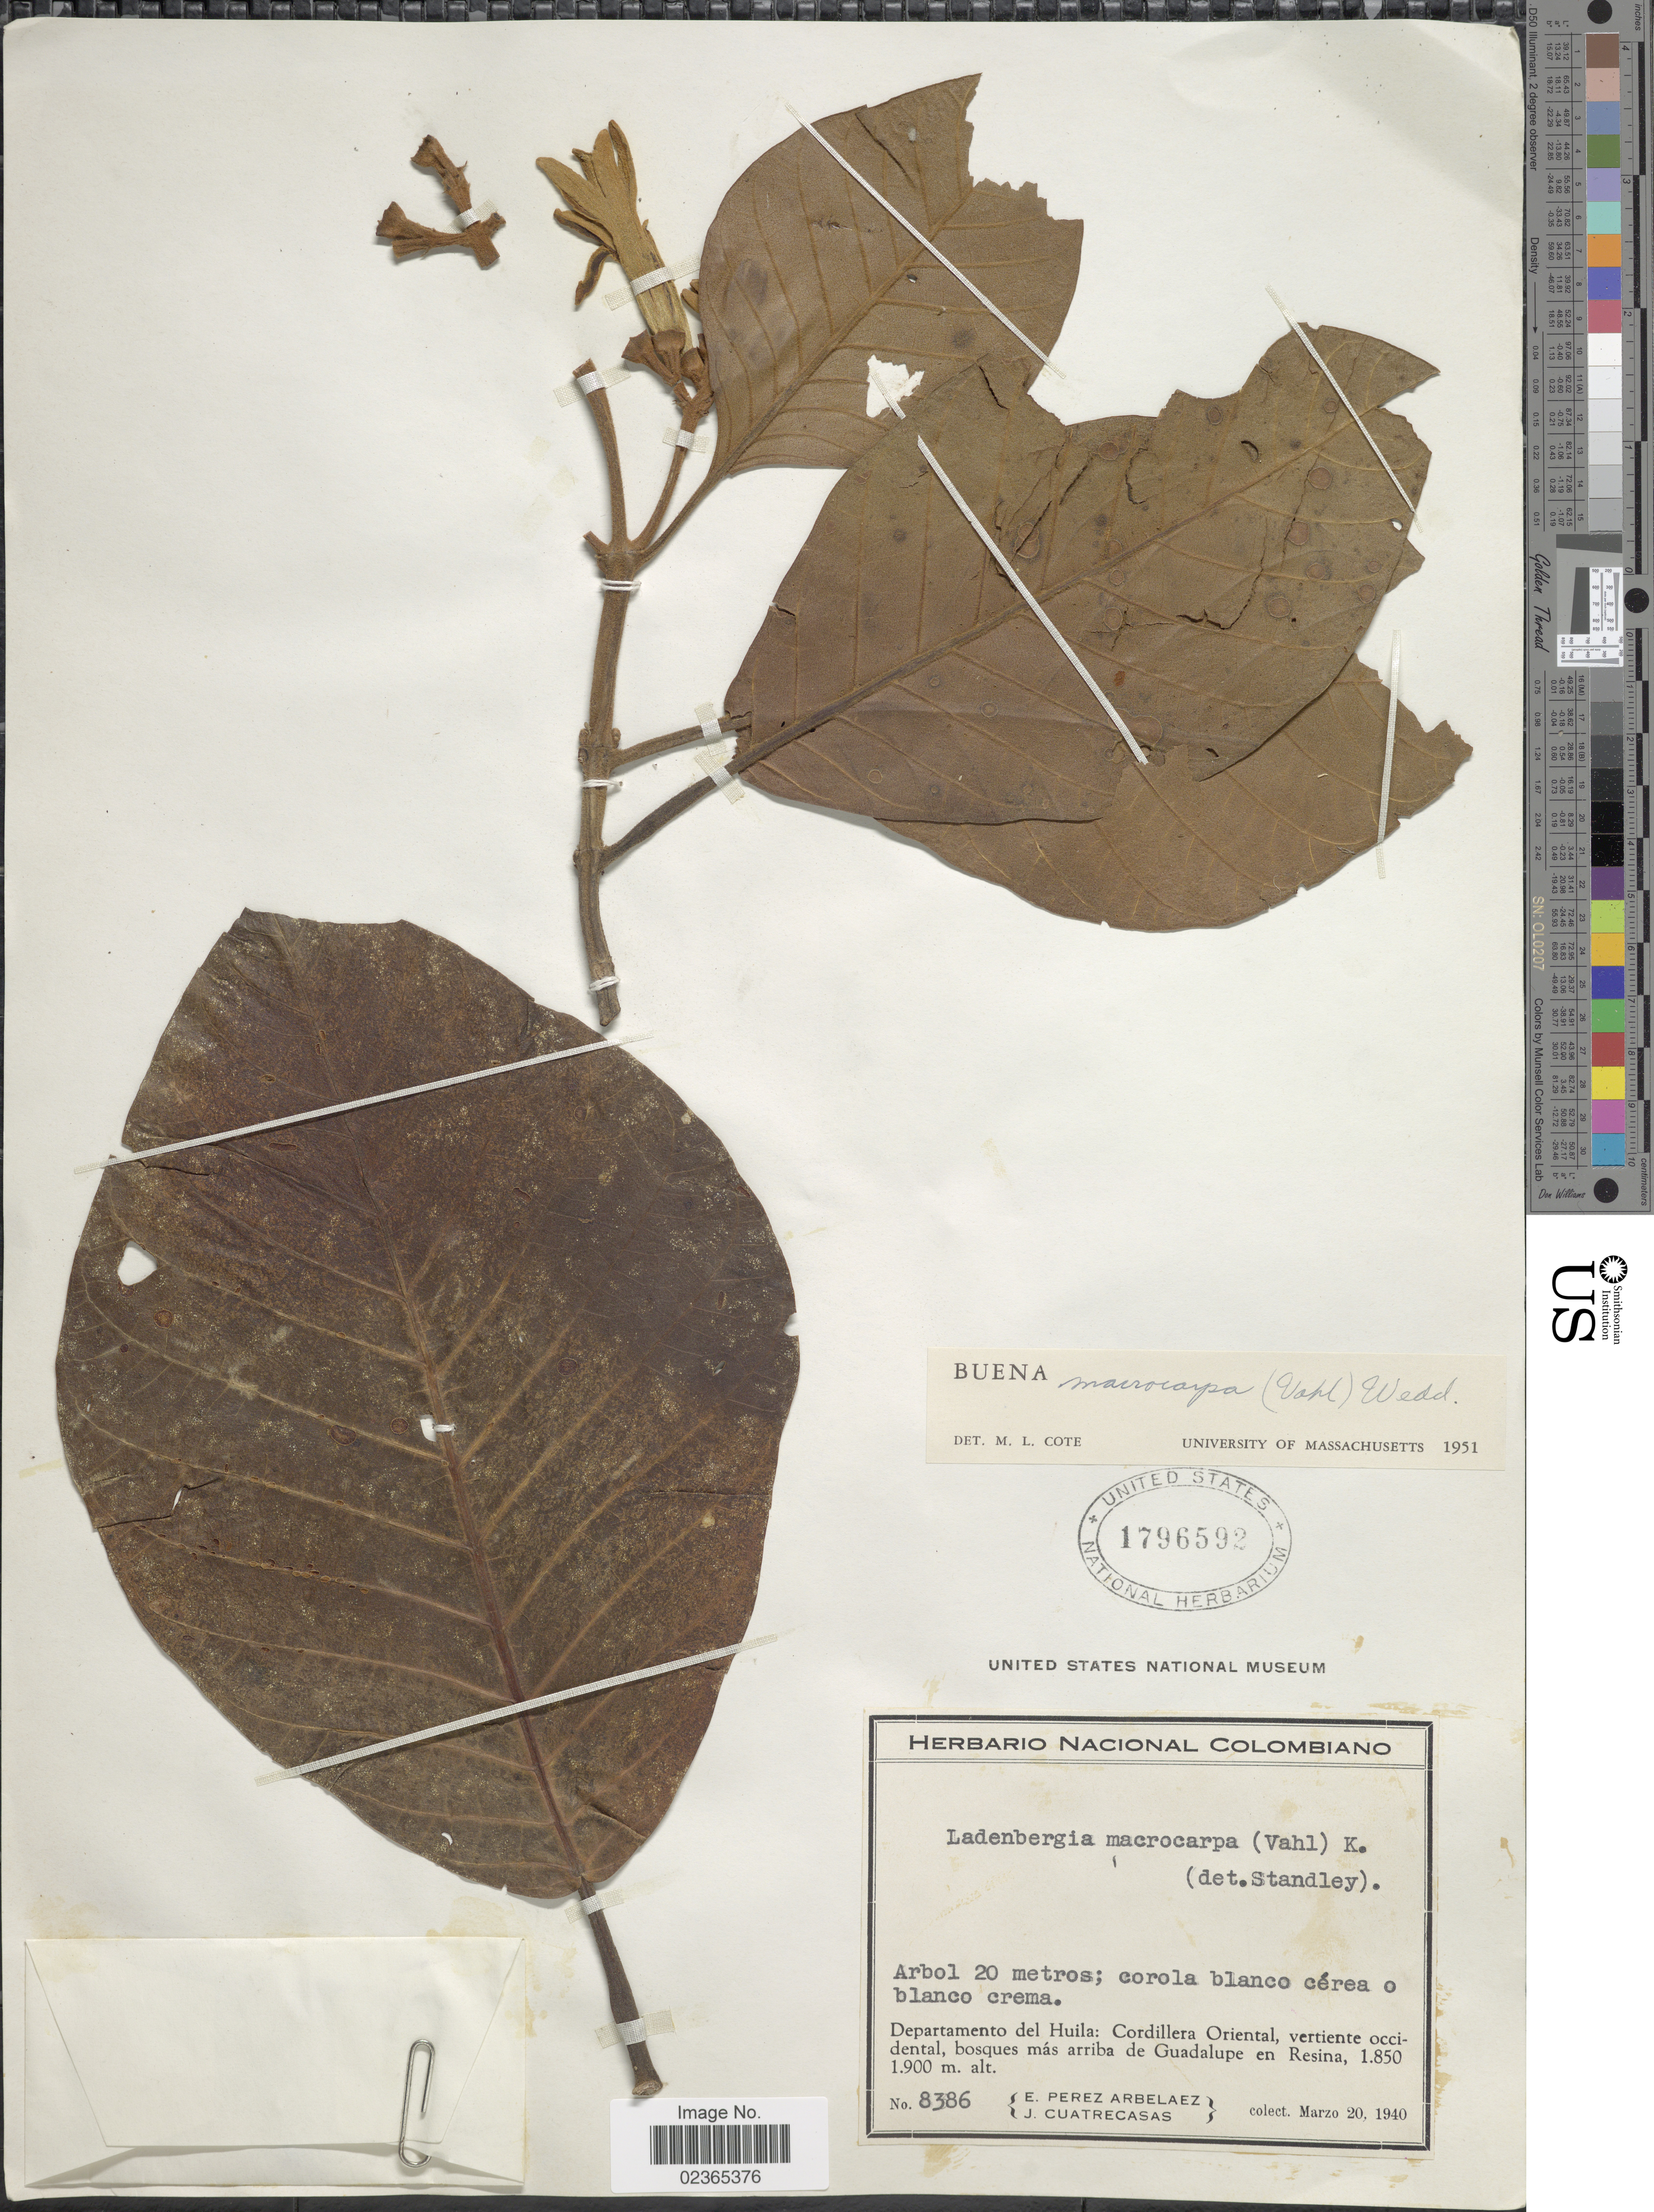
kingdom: Plantae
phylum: Tracheophyta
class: Magnoliopsida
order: Gentianales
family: Rubiaceae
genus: Ladenbergia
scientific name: Ladenbergia macrocarpa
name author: (Vahl) Klotzsch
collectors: E. Pérez Arbeláez & J. Cuatrecasas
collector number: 8386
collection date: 1940-03-20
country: Colombia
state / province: Huila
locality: Cordillera Oriental, vertiente occidental, bosques mas arriba de Guadalupe en Resina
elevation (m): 1850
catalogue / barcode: US 1796592